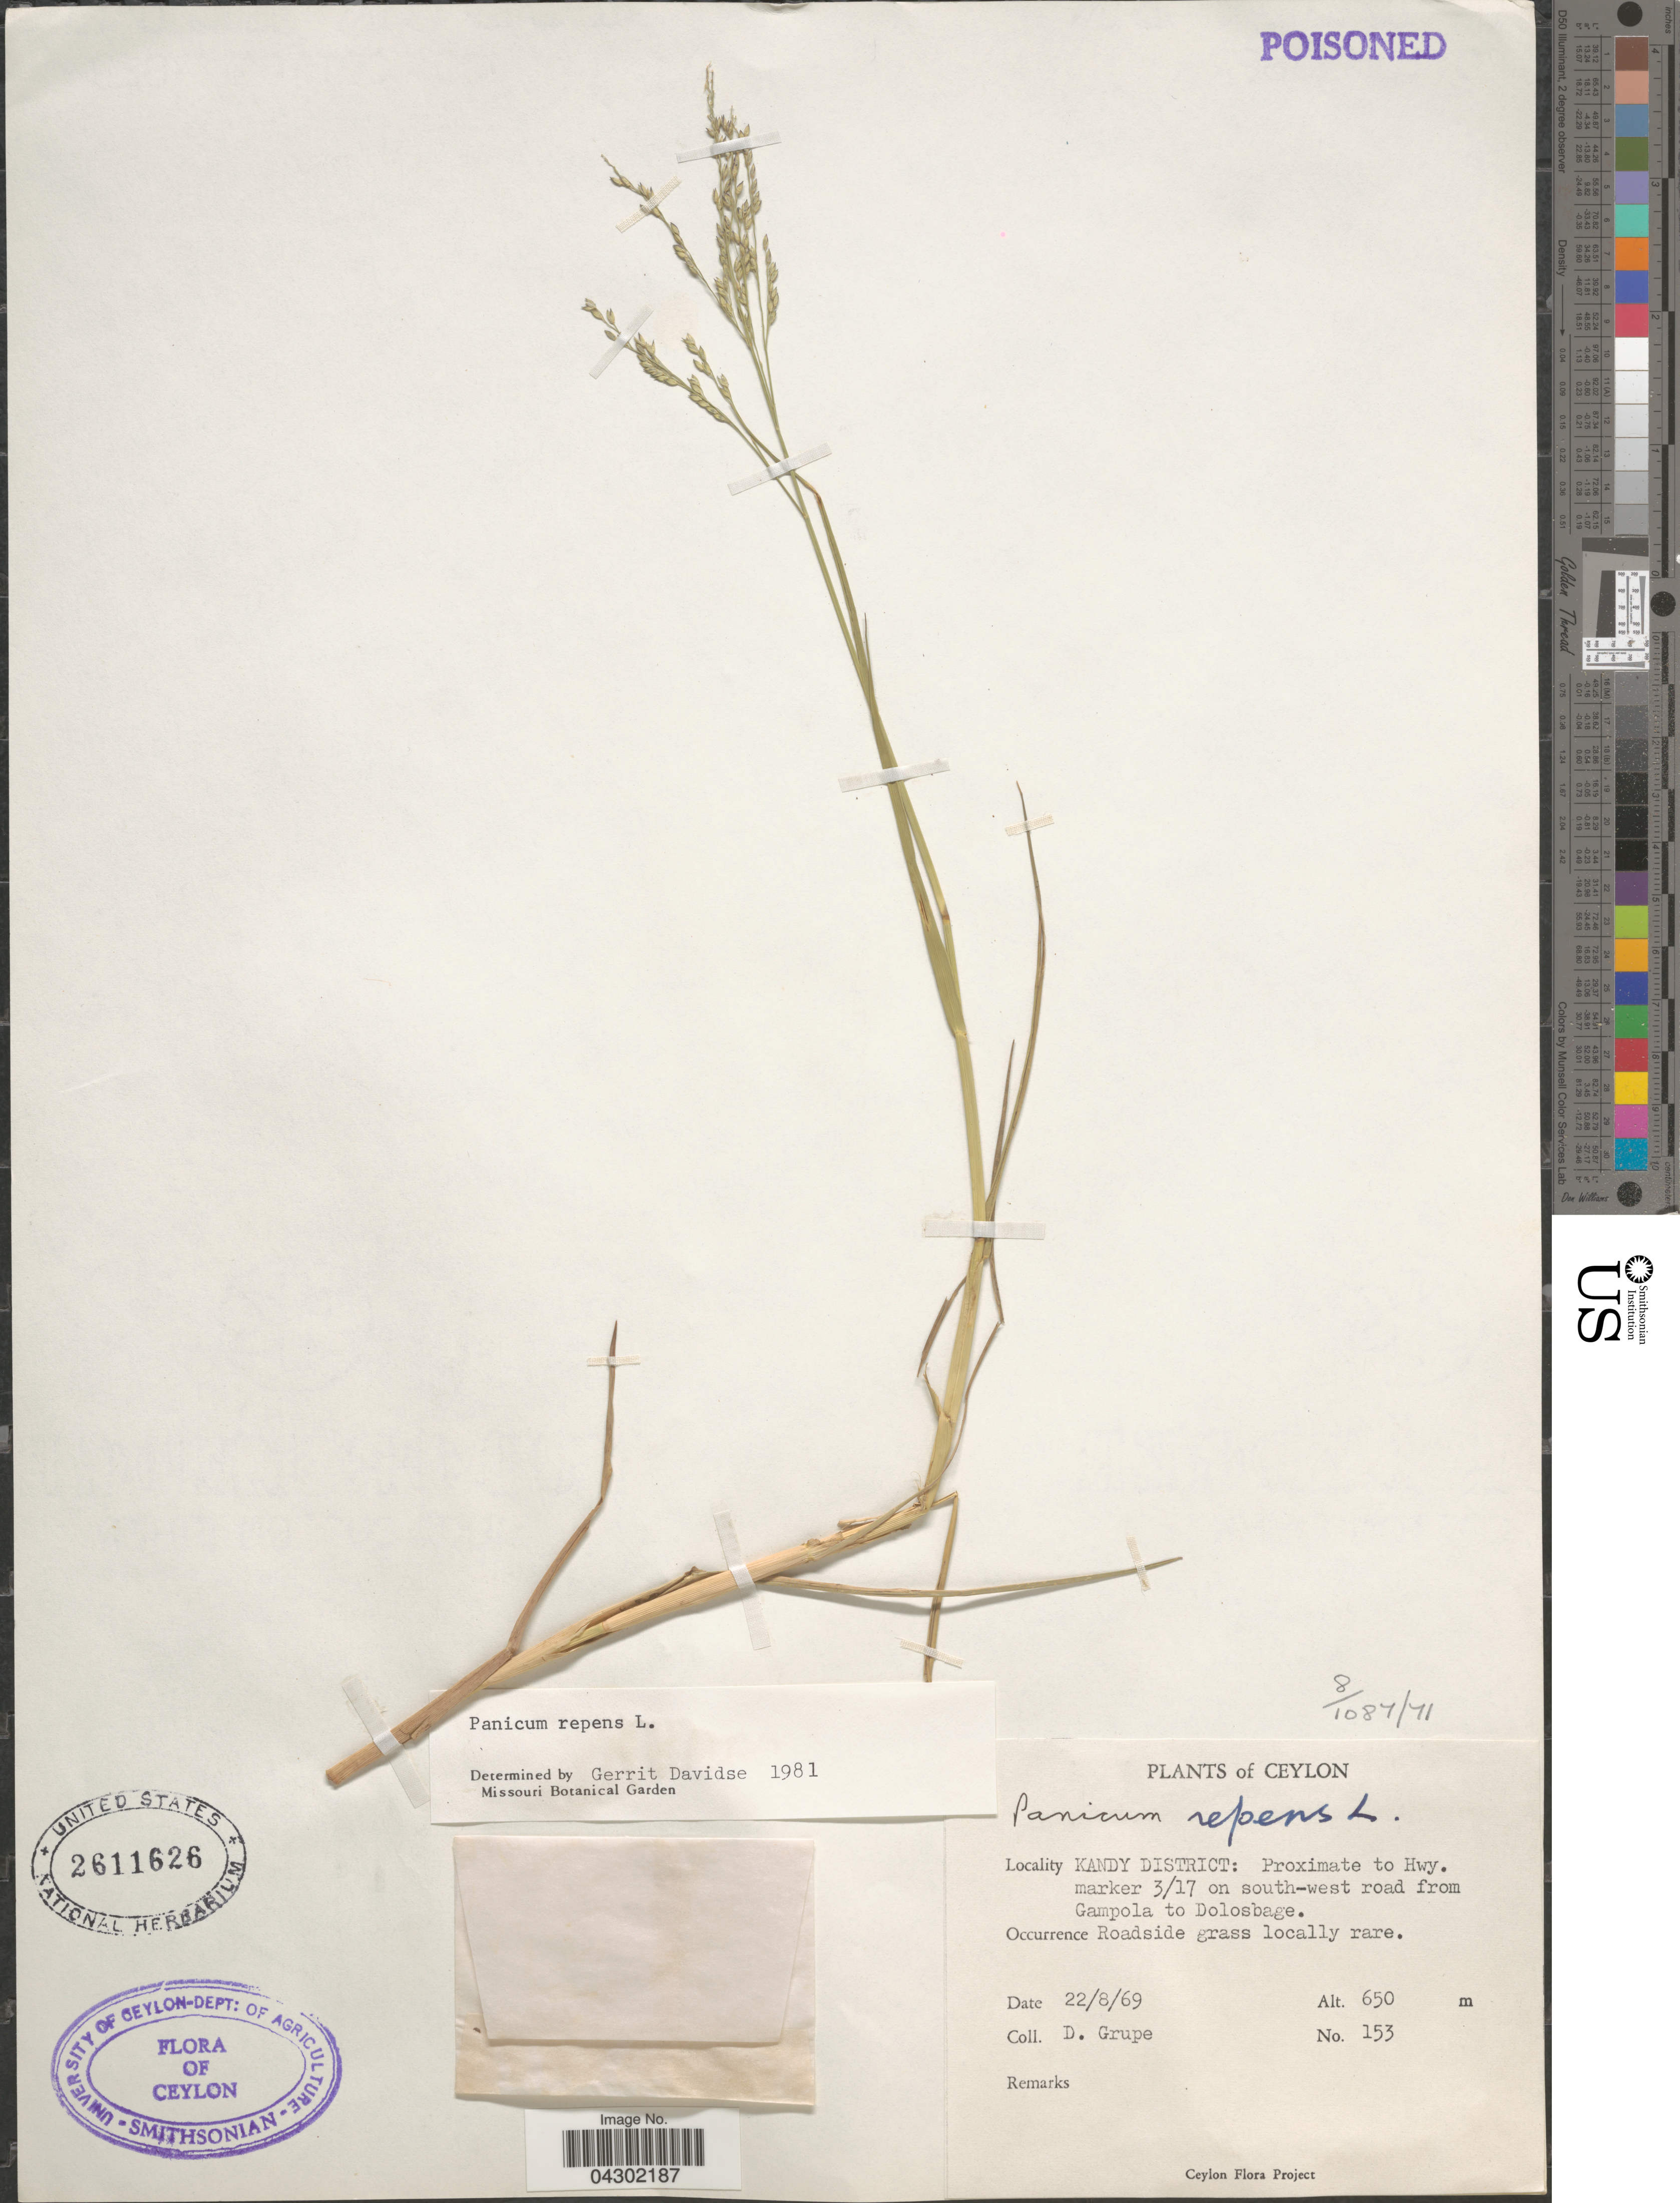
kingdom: Plantae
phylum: Tracheophyta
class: Liliopsida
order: Poales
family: Poaceae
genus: Panicum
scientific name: Panicum repens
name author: L.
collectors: D. Grupe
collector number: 153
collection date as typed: Transcribed d/m/y: 22/8/69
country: Sri Lanka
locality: Ceylon. Kandy District: Proximate to Hwy. marker 3/17 on south-west road from Gampola to Dolosbage.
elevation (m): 650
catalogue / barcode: US 2611626